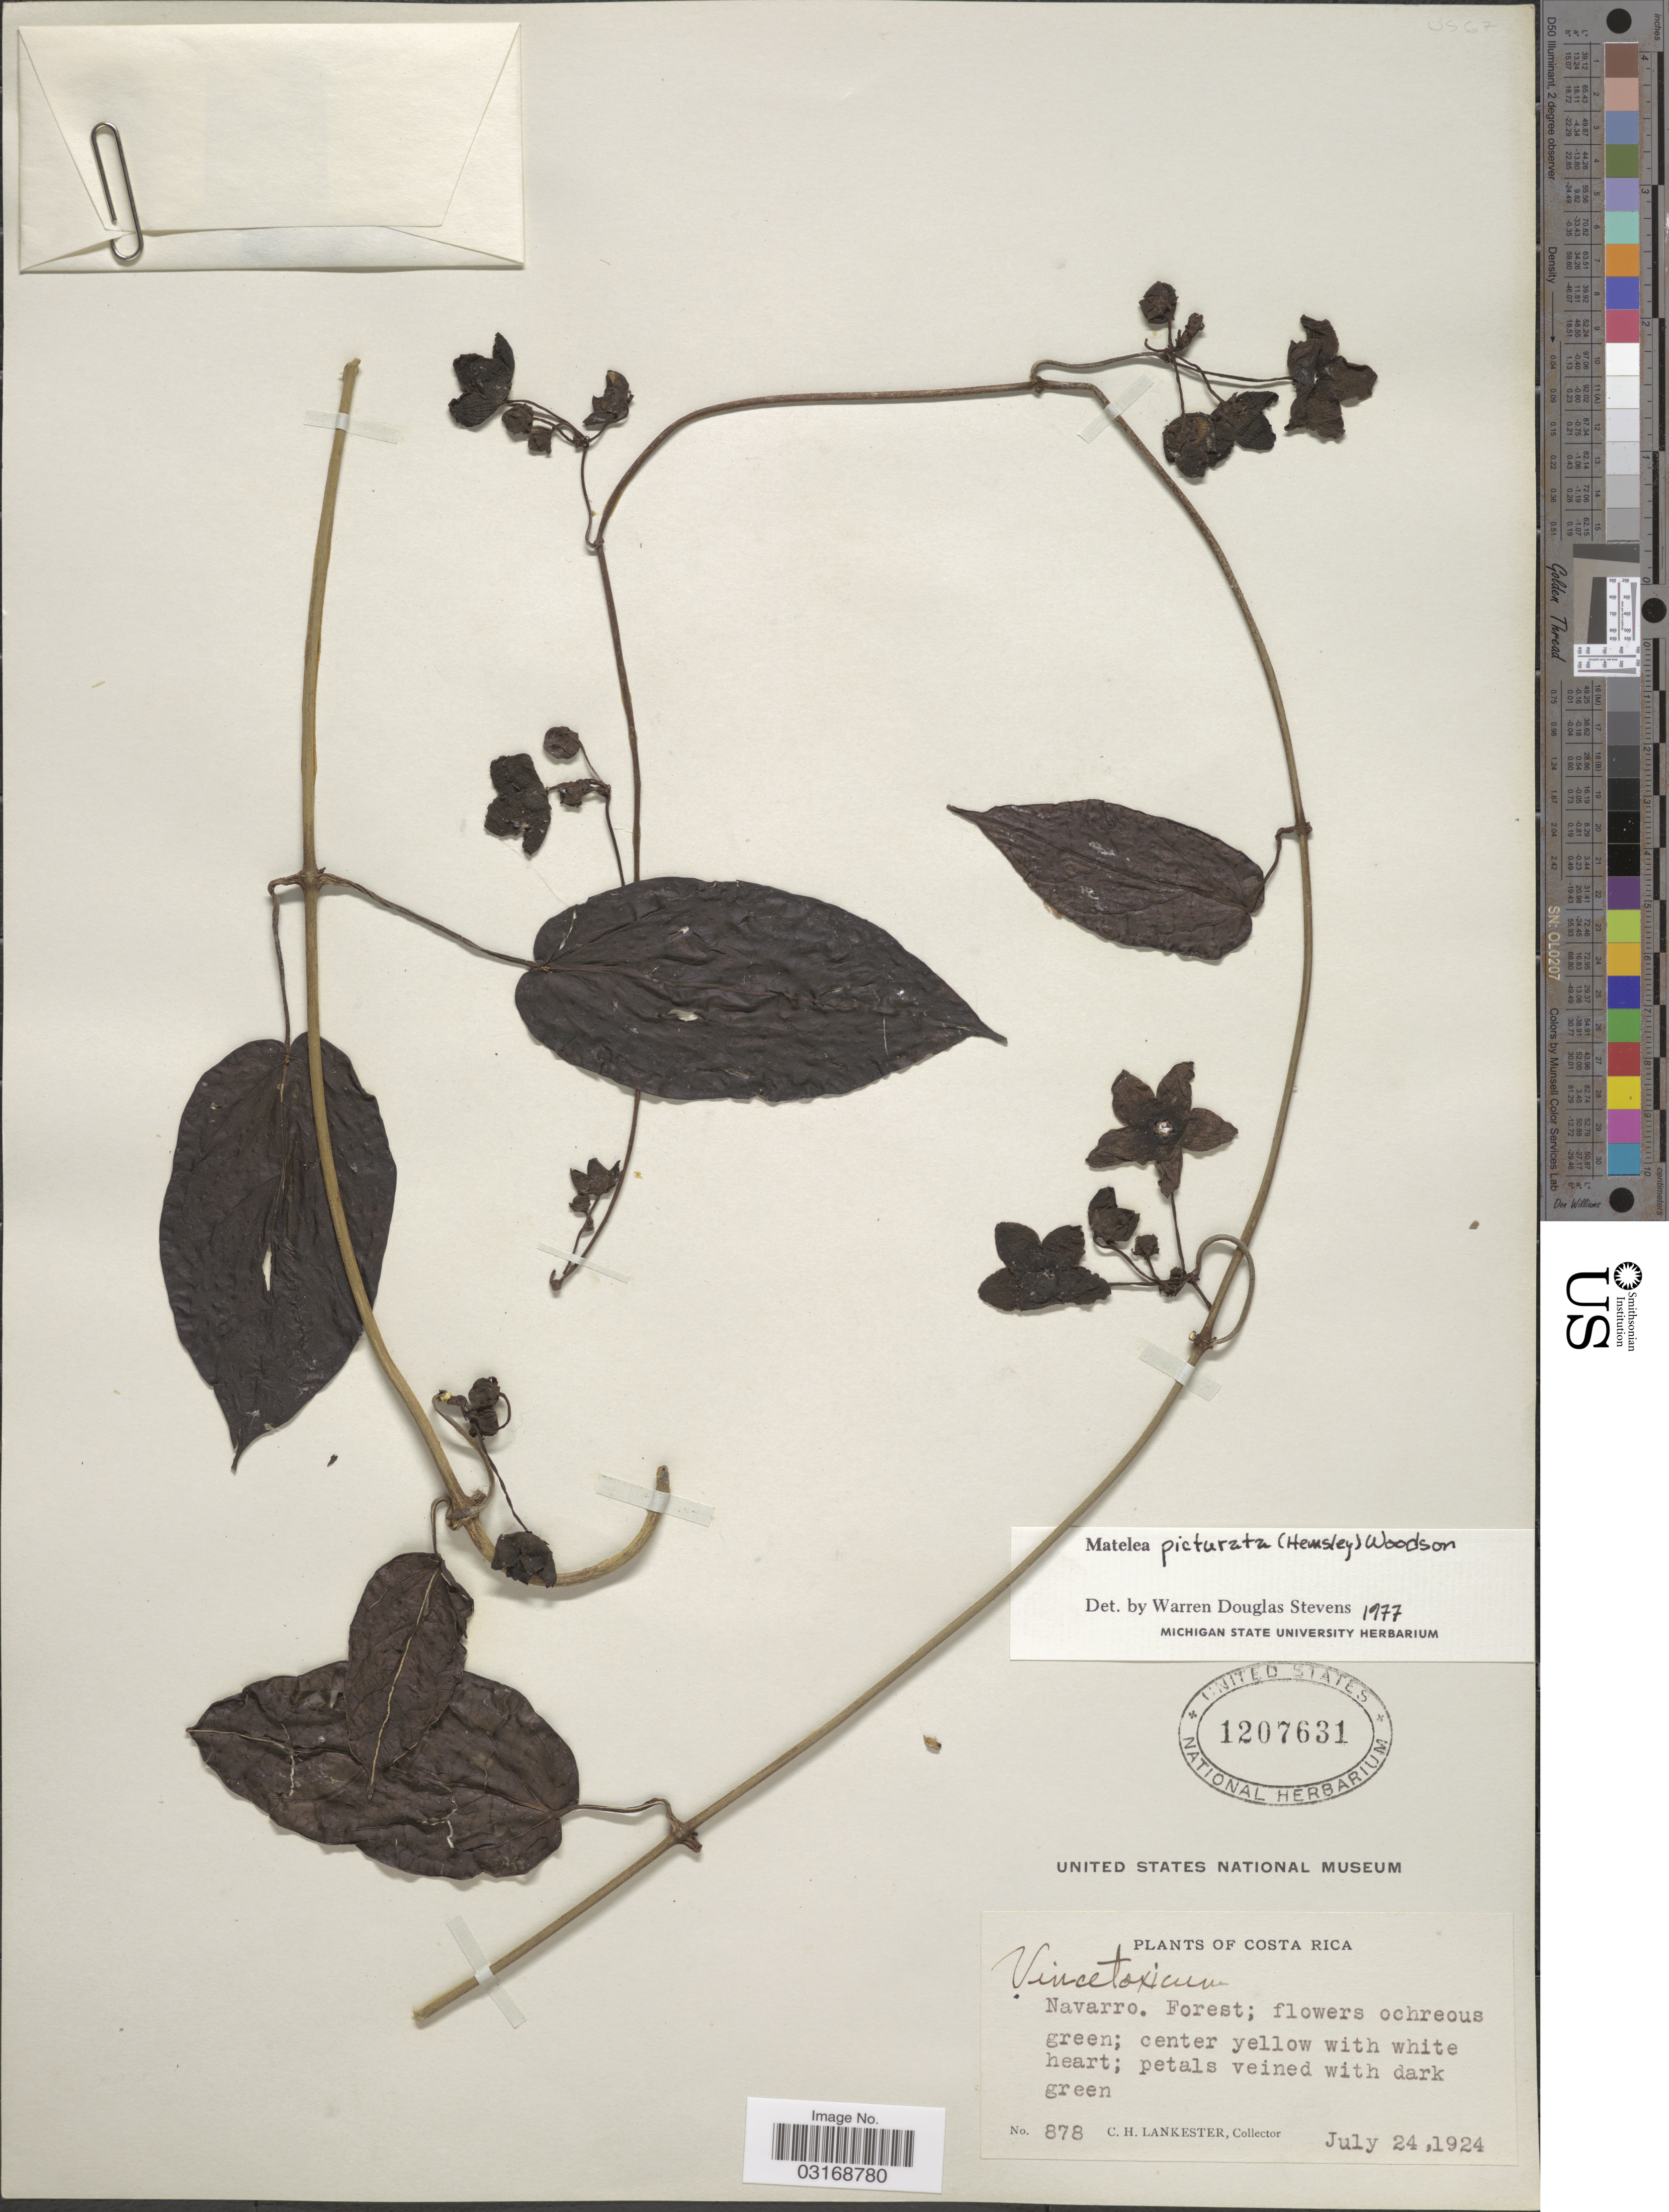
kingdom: Plantae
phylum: Tracheophyta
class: Magnoliopsida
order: Gentianales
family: Apocynaceae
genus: Matelea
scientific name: Matelea picturata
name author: (Hemsl.) Woodson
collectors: C. H. Lankester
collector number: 878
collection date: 1924-07-24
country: Costa Rica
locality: Navarro. Forest.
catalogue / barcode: US 1207631